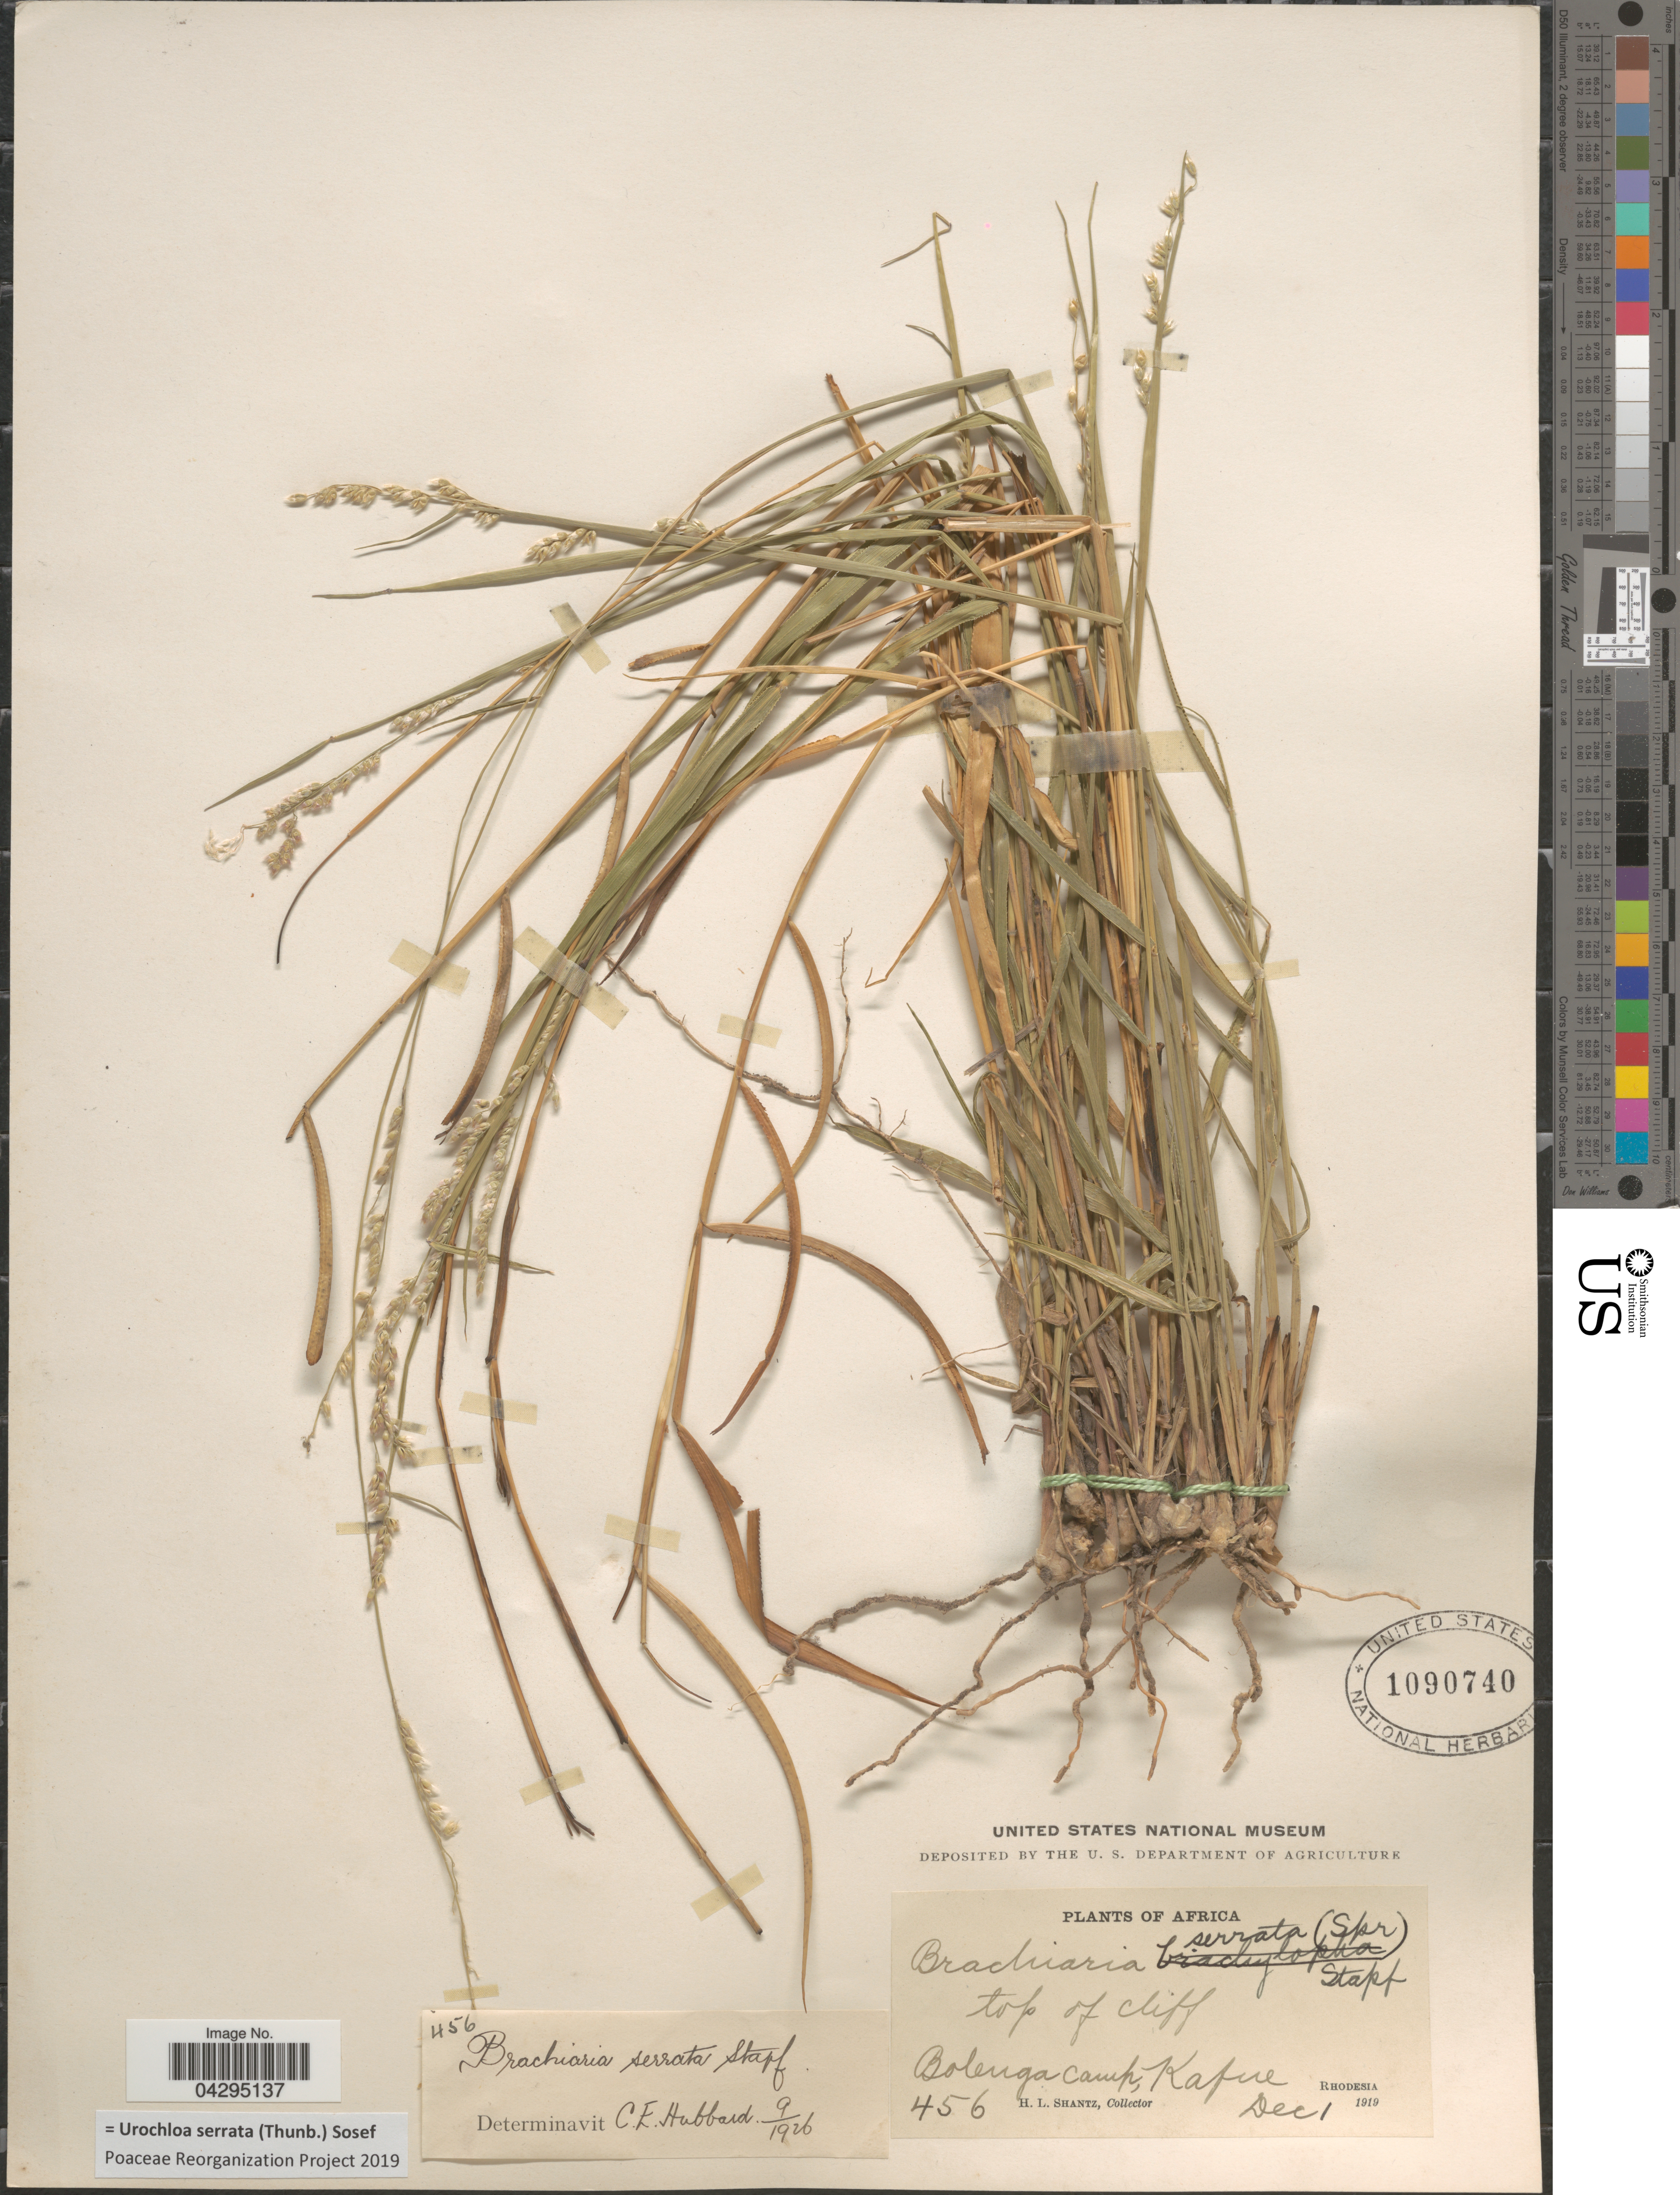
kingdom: Plantae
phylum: Tracheophyta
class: Liliopsida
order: Poales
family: Poaceae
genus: Urochloa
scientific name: Urochloa serrata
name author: (Thunb.) Sosef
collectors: H. Shantz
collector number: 456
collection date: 1919-12-01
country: Zimbabwe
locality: Top of cliff Bolenga Camp, Kafere, Rhodesia.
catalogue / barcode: US 1090740